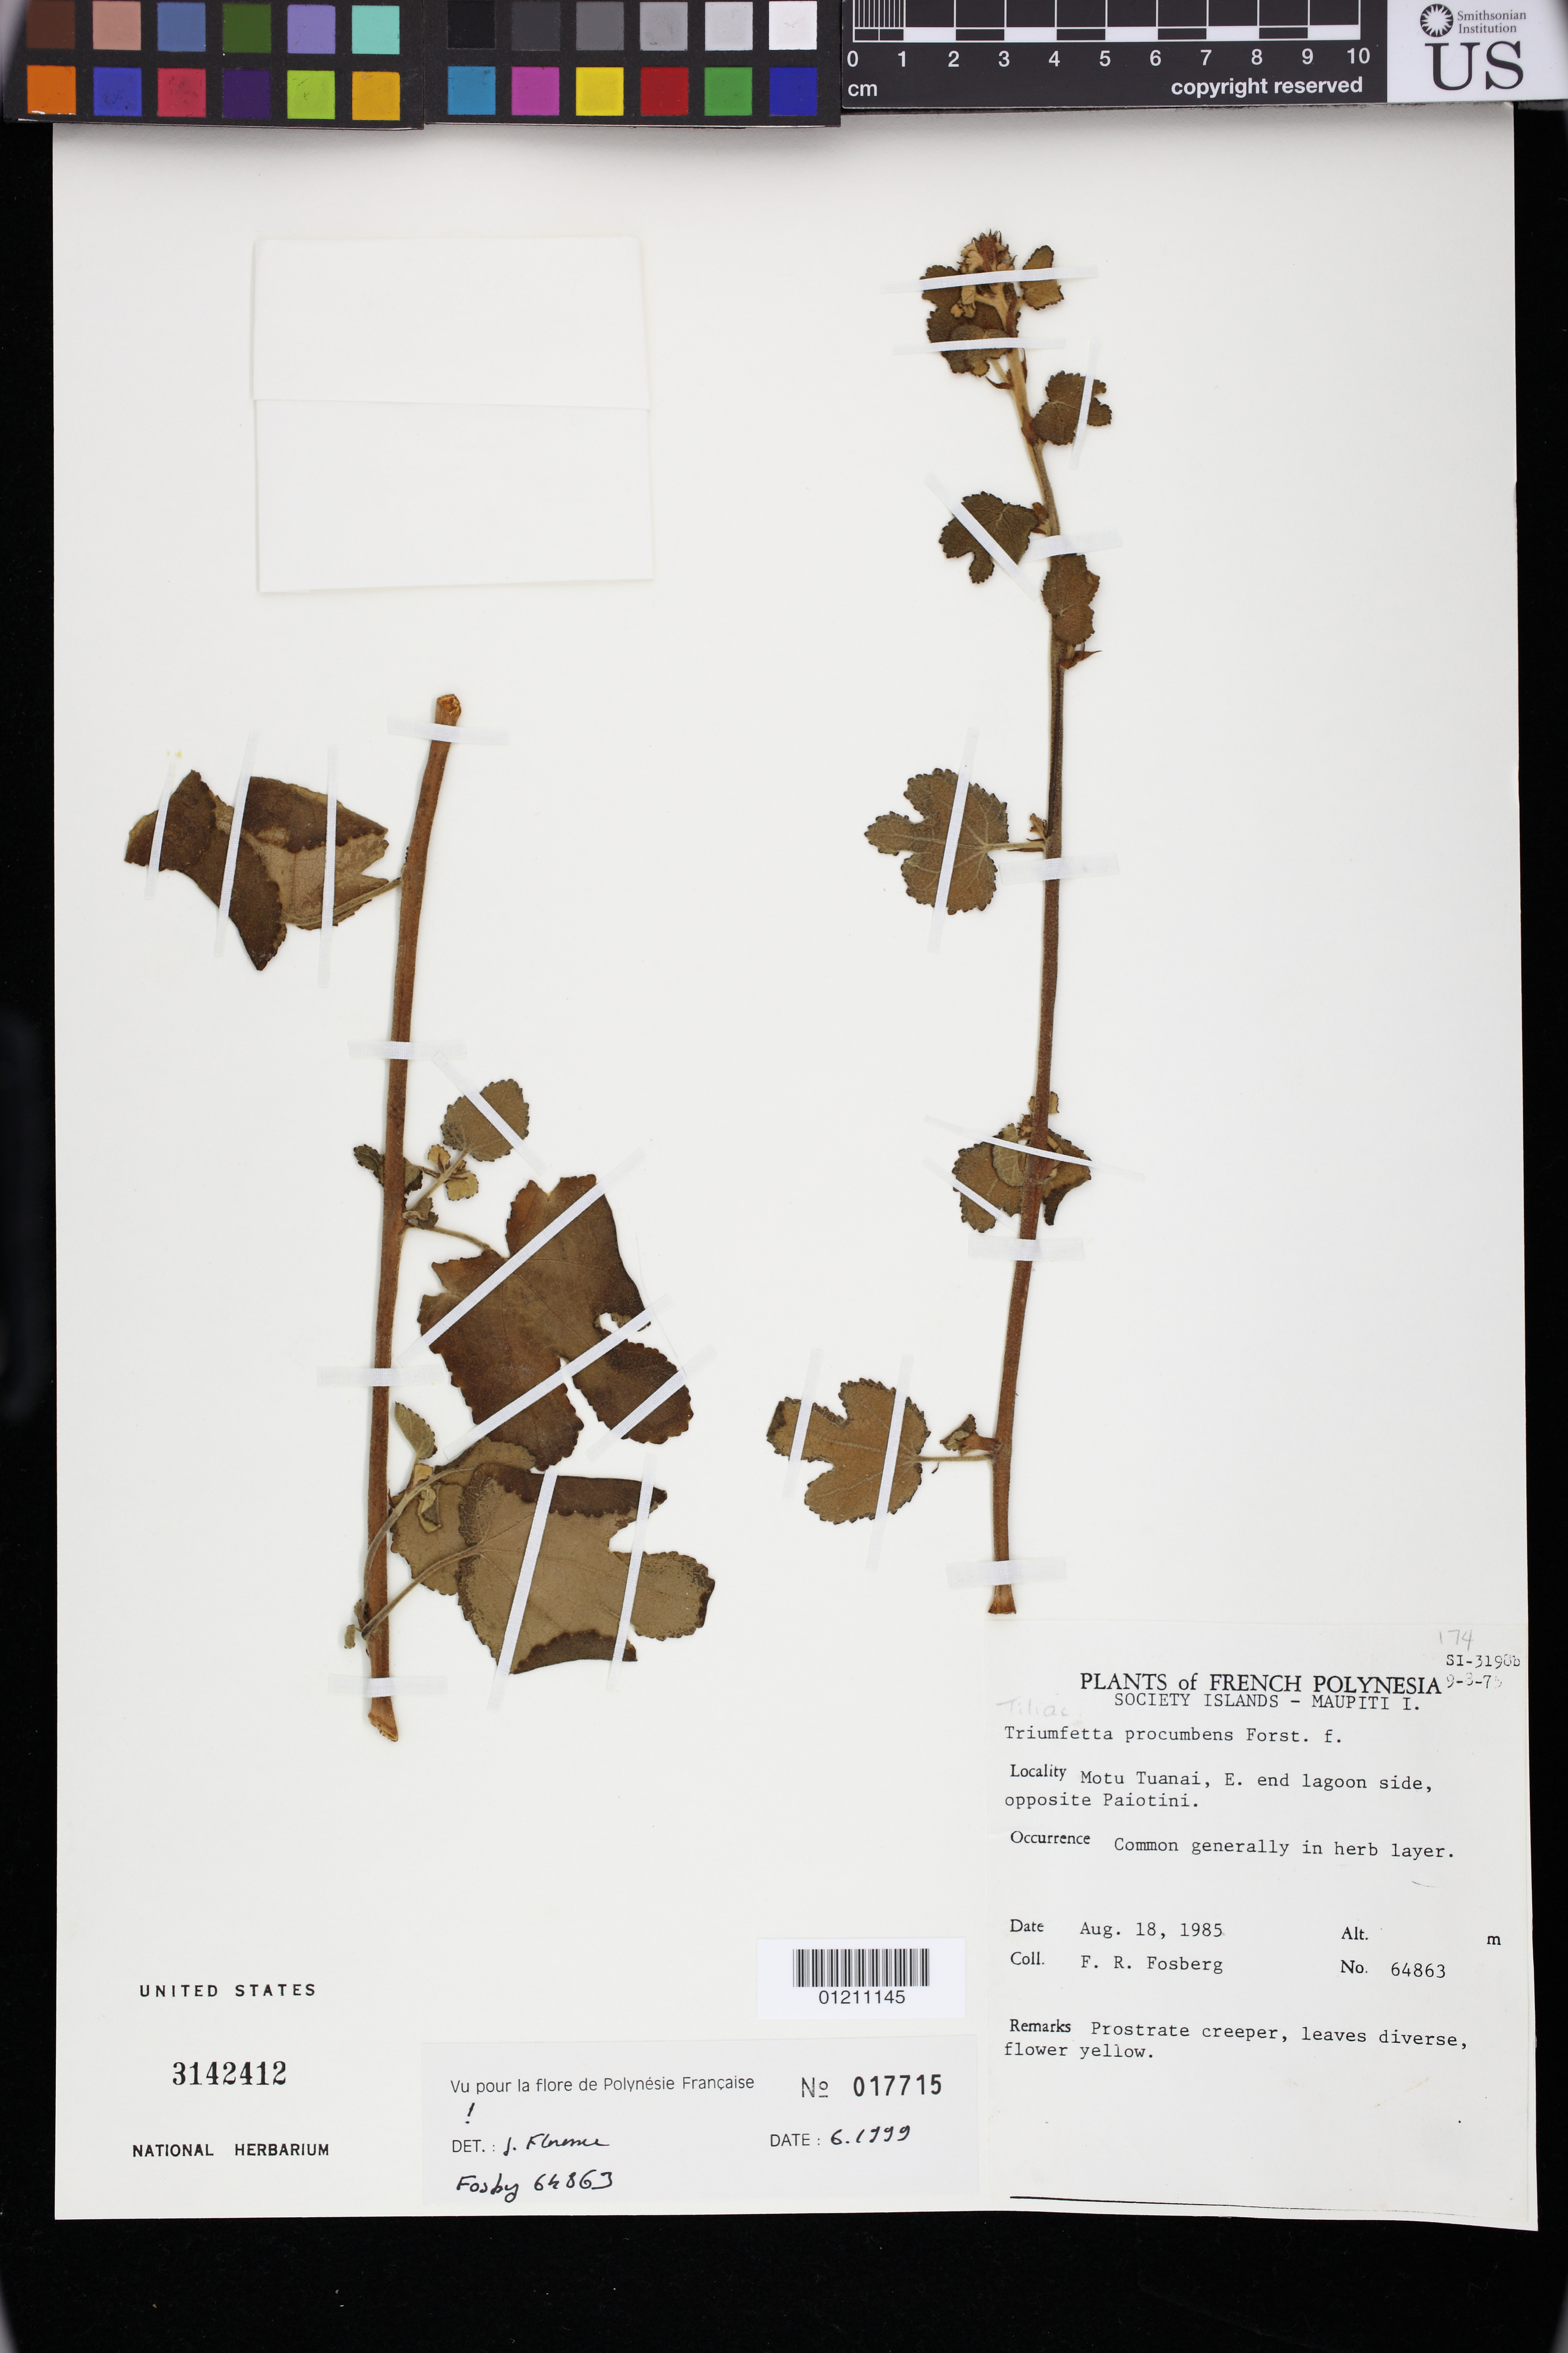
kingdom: Plantae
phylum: Tracheophyta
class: Magnoliopsida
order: Malvales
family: Malvaceae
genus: Triumfetta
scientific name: Triumfetta procumbens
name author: G. Forst.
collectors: F. R. Fosberg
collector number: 64863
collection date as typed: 18 Aug 1985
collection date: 1985-08-18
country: French Polynesia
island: Maupiti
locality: Society Islands - Maupiti I.. Motu Tuanai, E. end lagoon side, opposite Paiotini.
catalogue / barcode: US 3142412